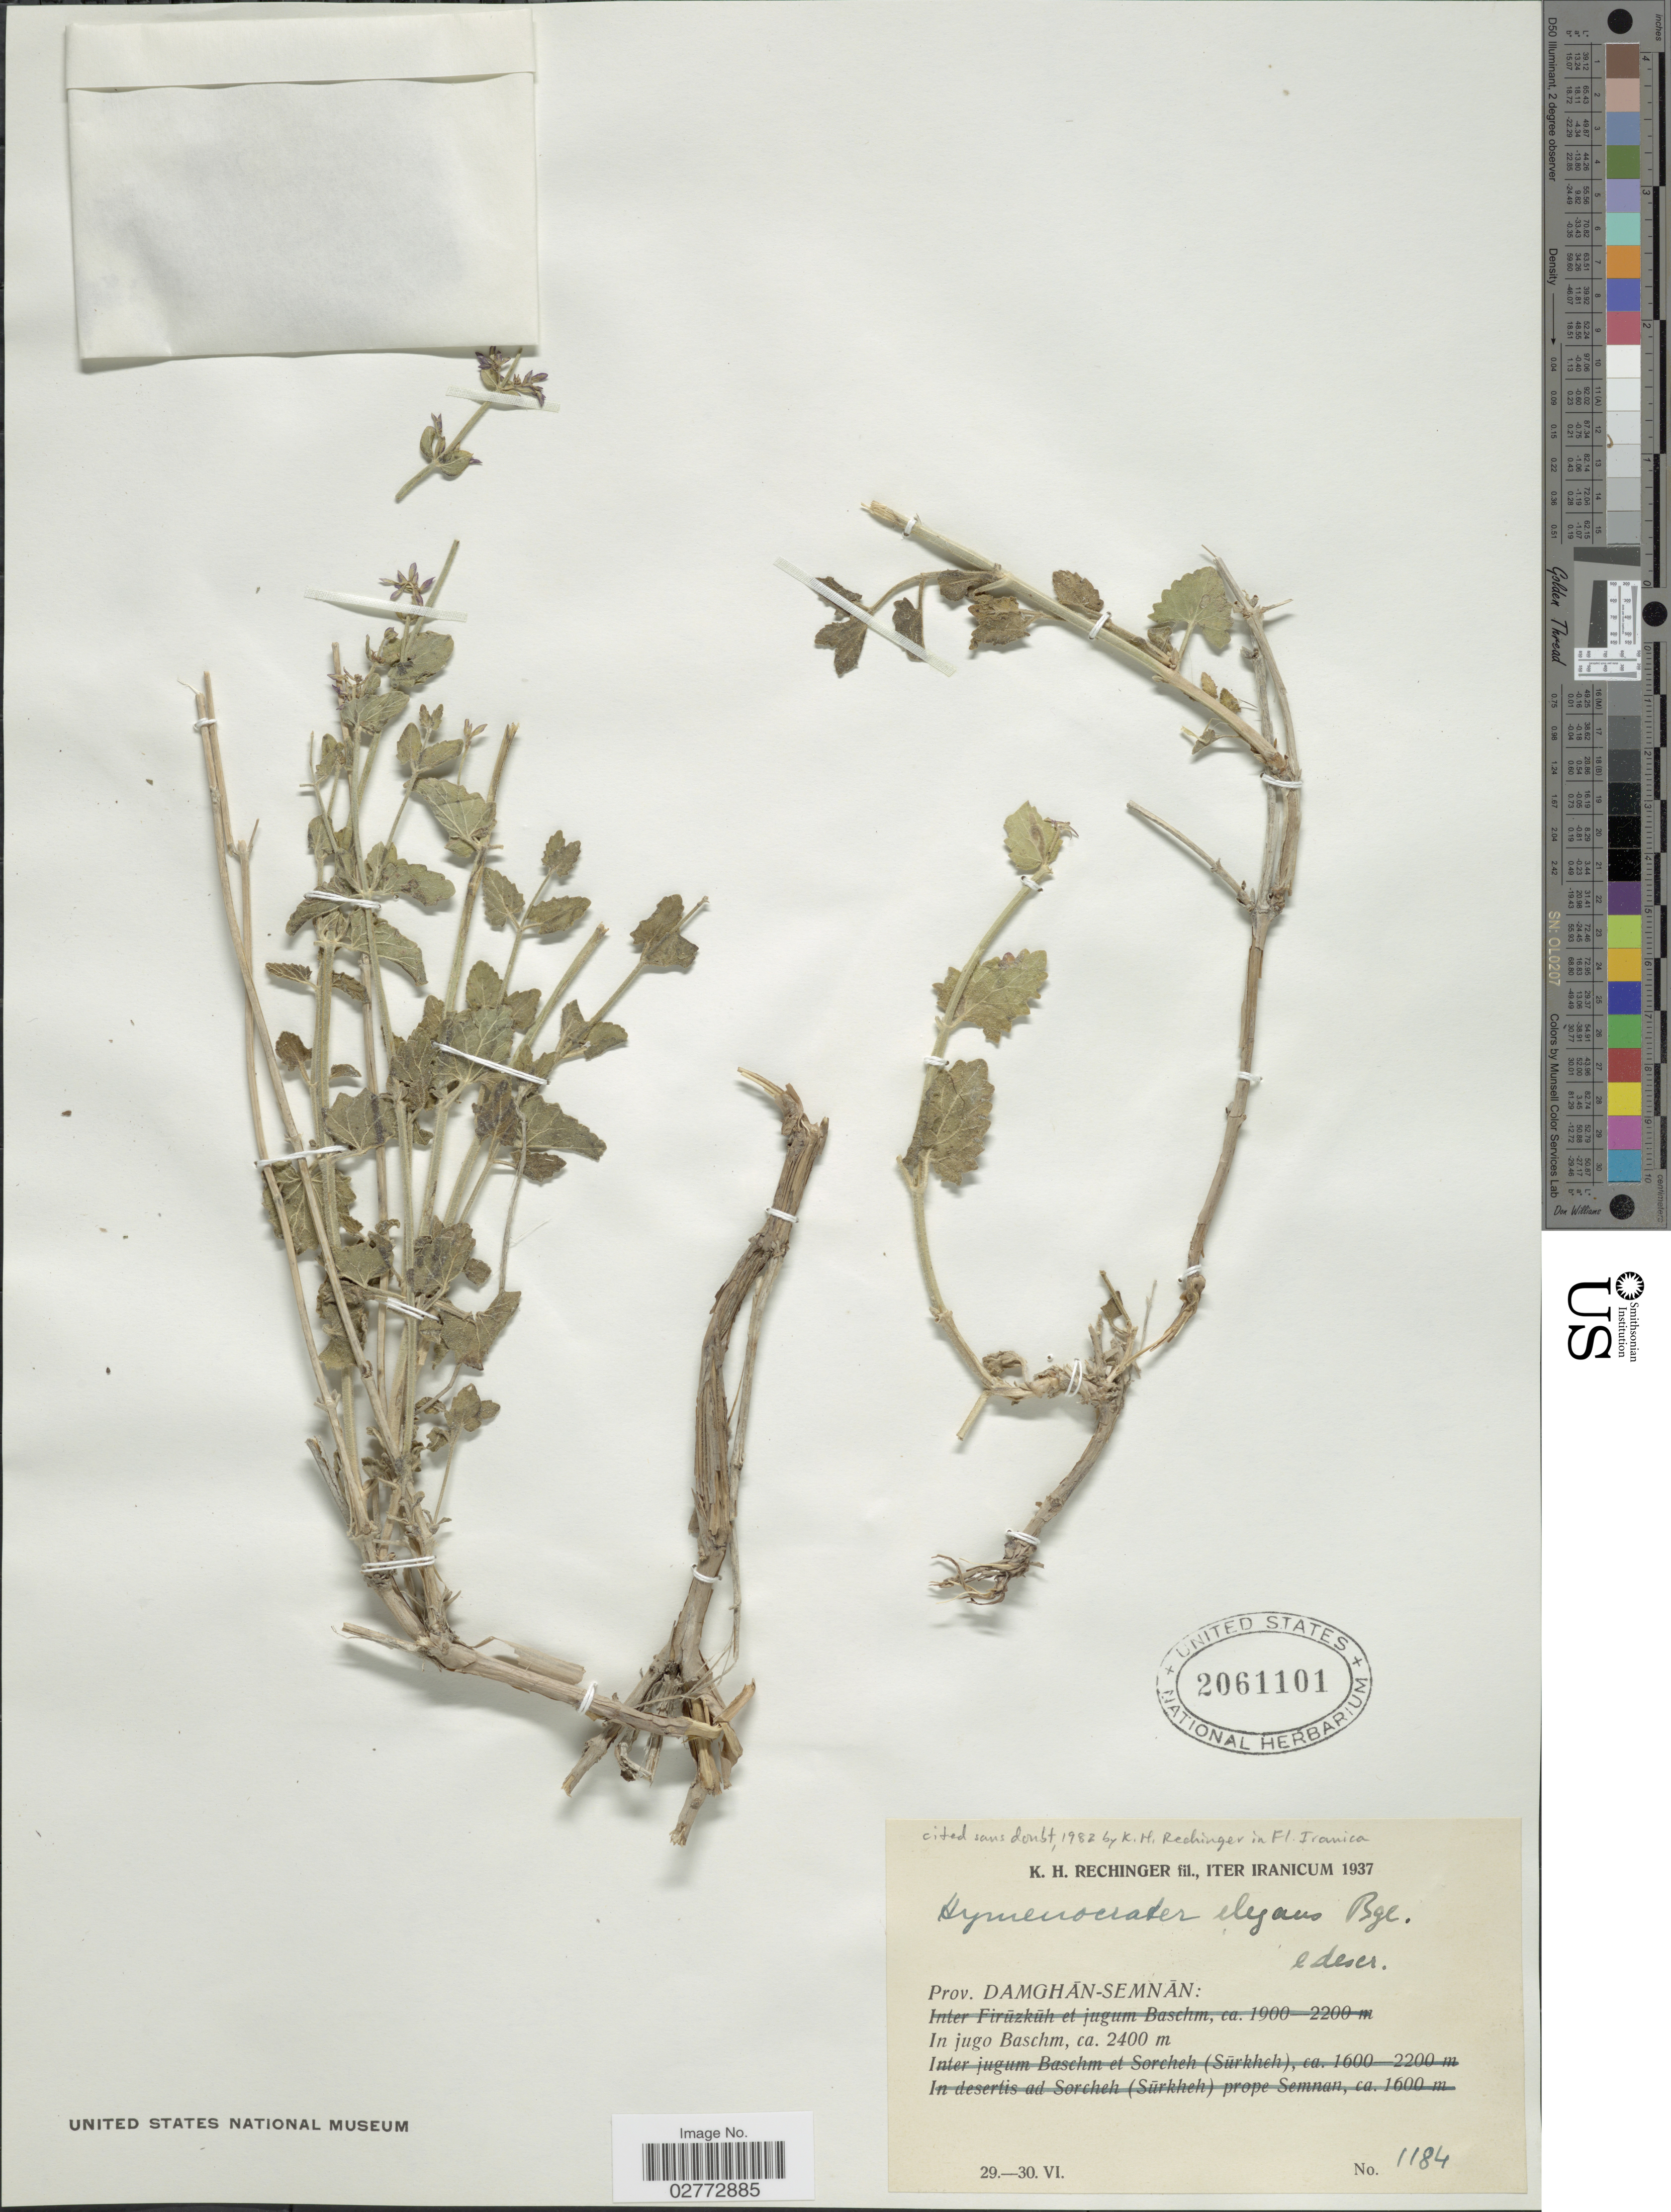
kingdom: Plantae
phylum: Tracheophyta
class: Magnoliopsida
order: Lamiales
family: Lamiaceae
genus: Hymenocrater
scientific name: Hymenocrater elegans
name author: Bunge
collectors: K. H. Rechinger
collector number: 1184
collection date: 1937-06-29/1937-06-30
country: Iran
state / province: Semnan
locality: Prov. Damghan-Semnan: In jugo Baschm.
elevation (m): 2400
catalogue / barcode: US 2061101